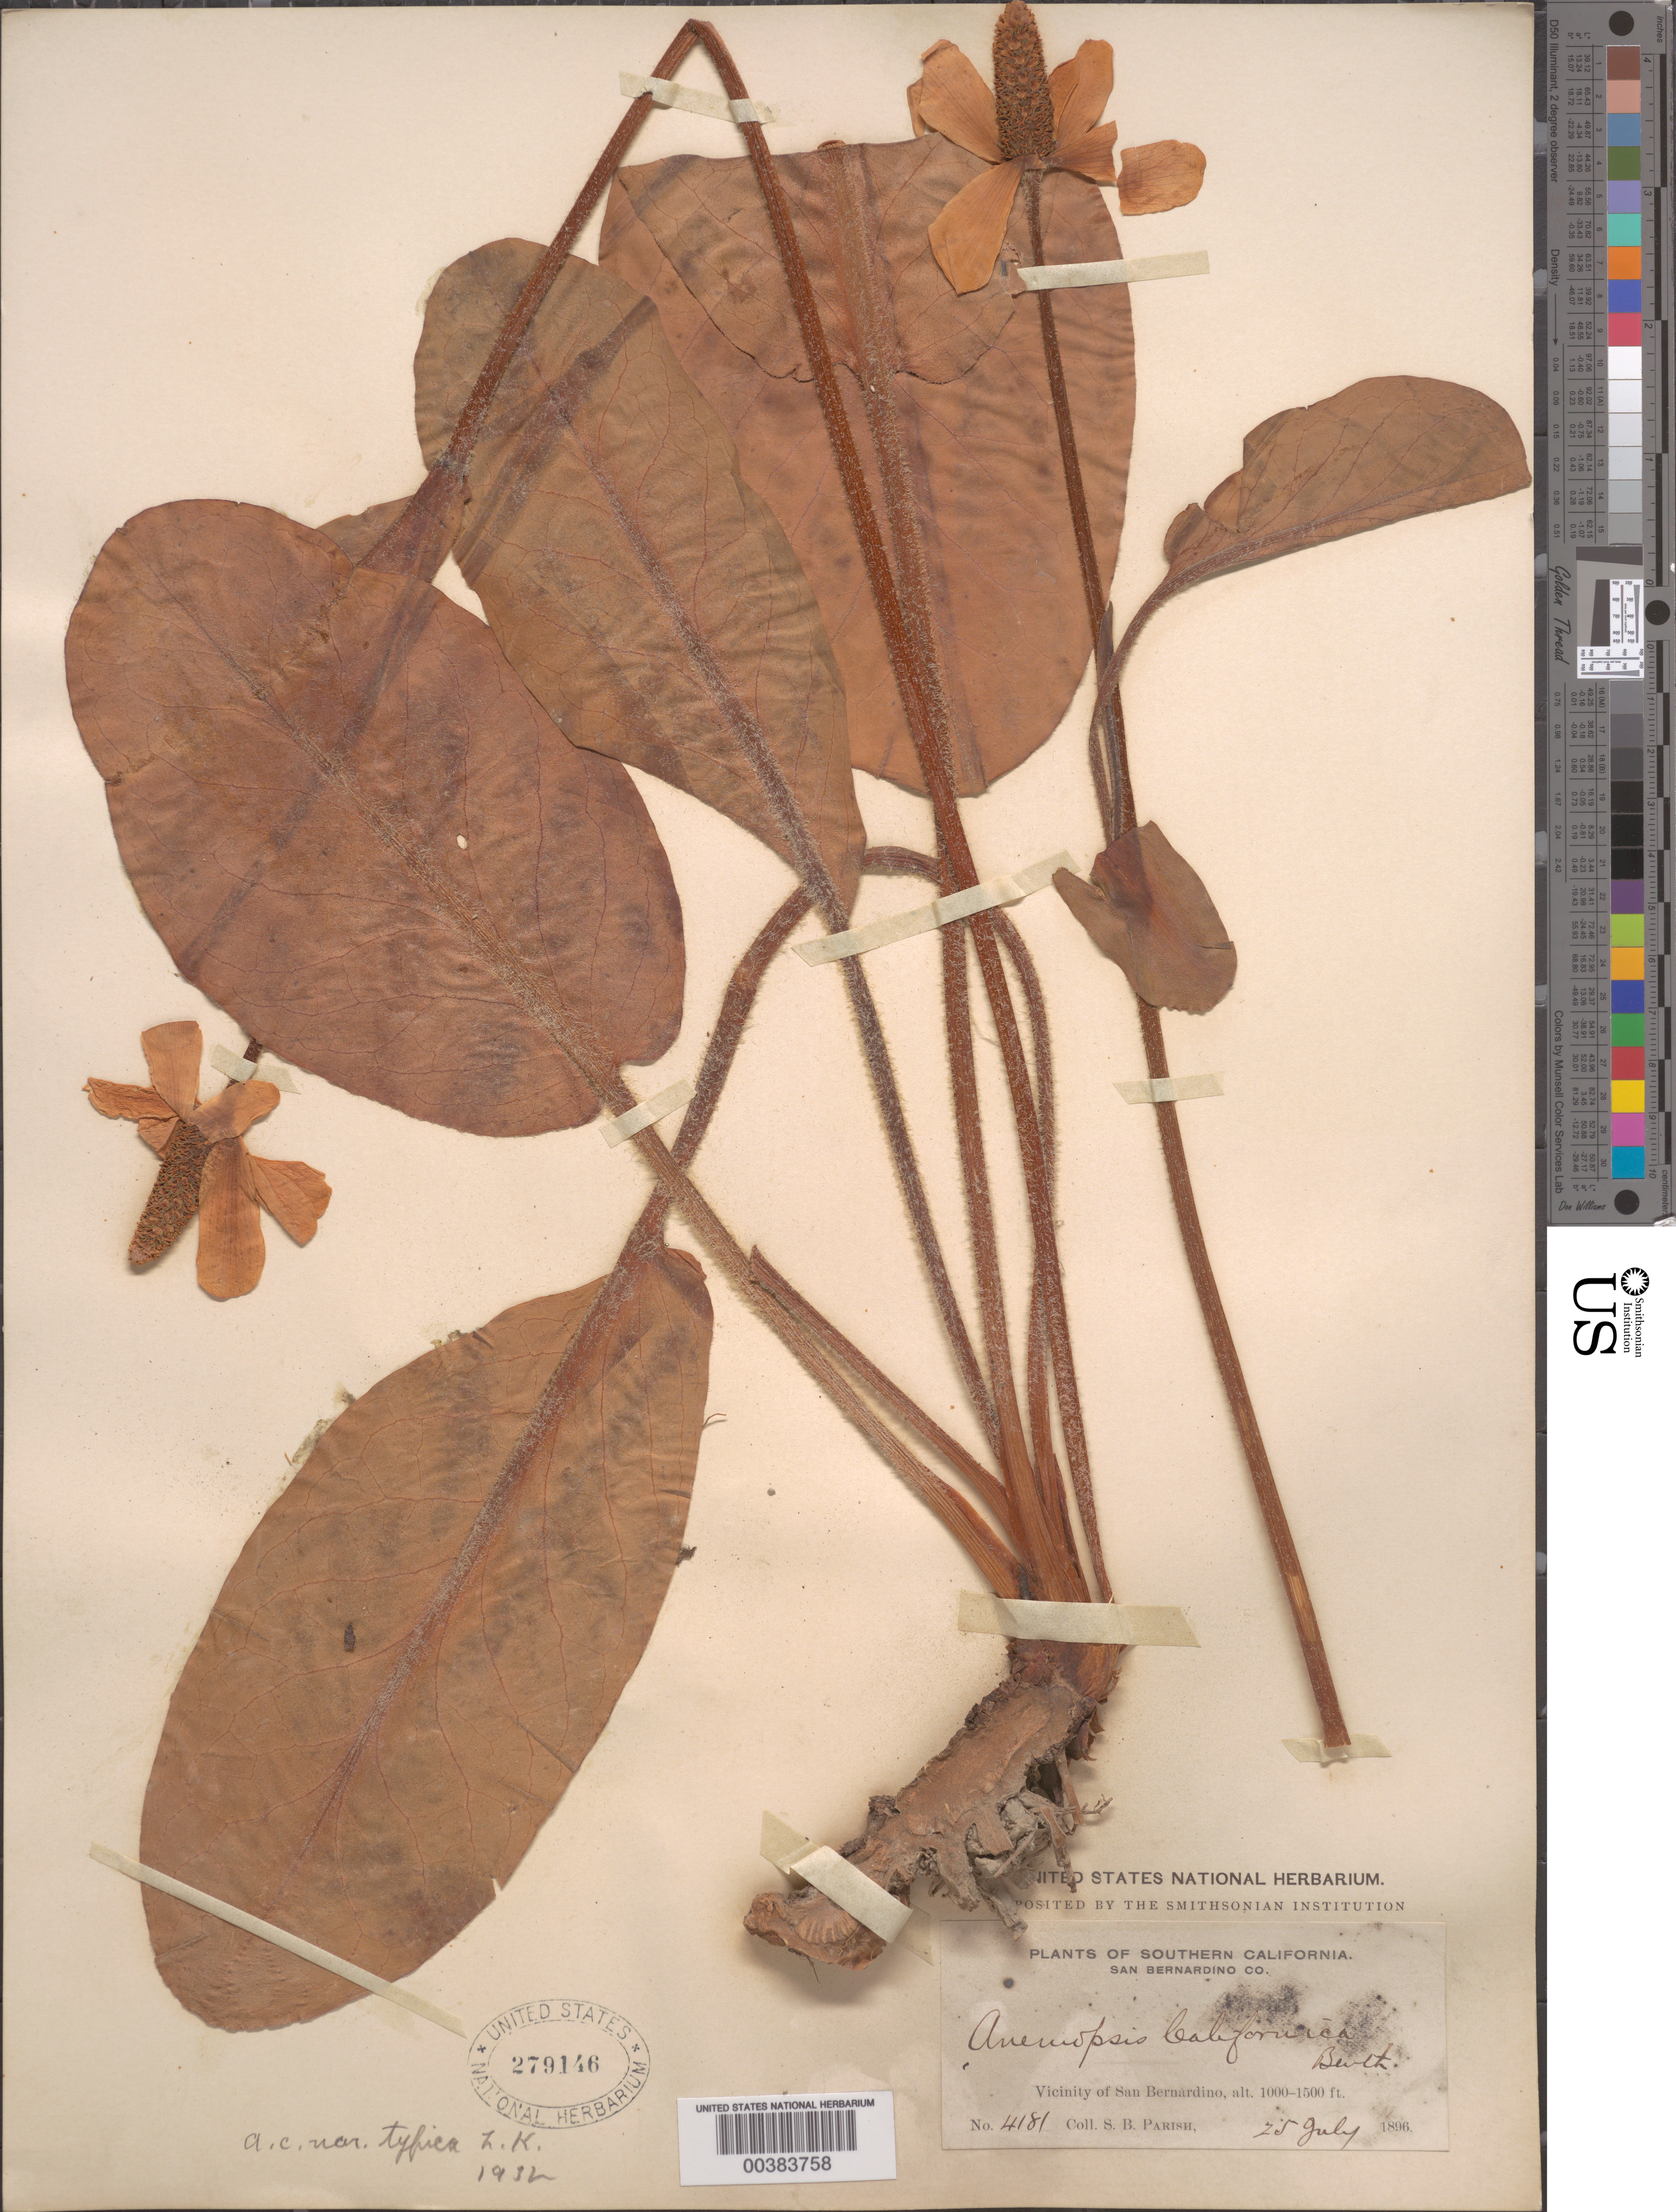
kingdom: Plantae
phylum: Tracheophyta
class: Magnoliopsida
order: Piperales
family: Saururaceae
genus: Anemopsis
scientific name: Anemopsis californica var. typica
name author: Kelso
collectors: S. B. Parish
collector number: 4181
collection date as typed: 25 Jul 1896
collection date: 1896-07-25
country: United States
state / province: California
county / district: San Bernardino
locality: Near san bernardino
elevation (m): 305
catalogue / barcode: US 279146